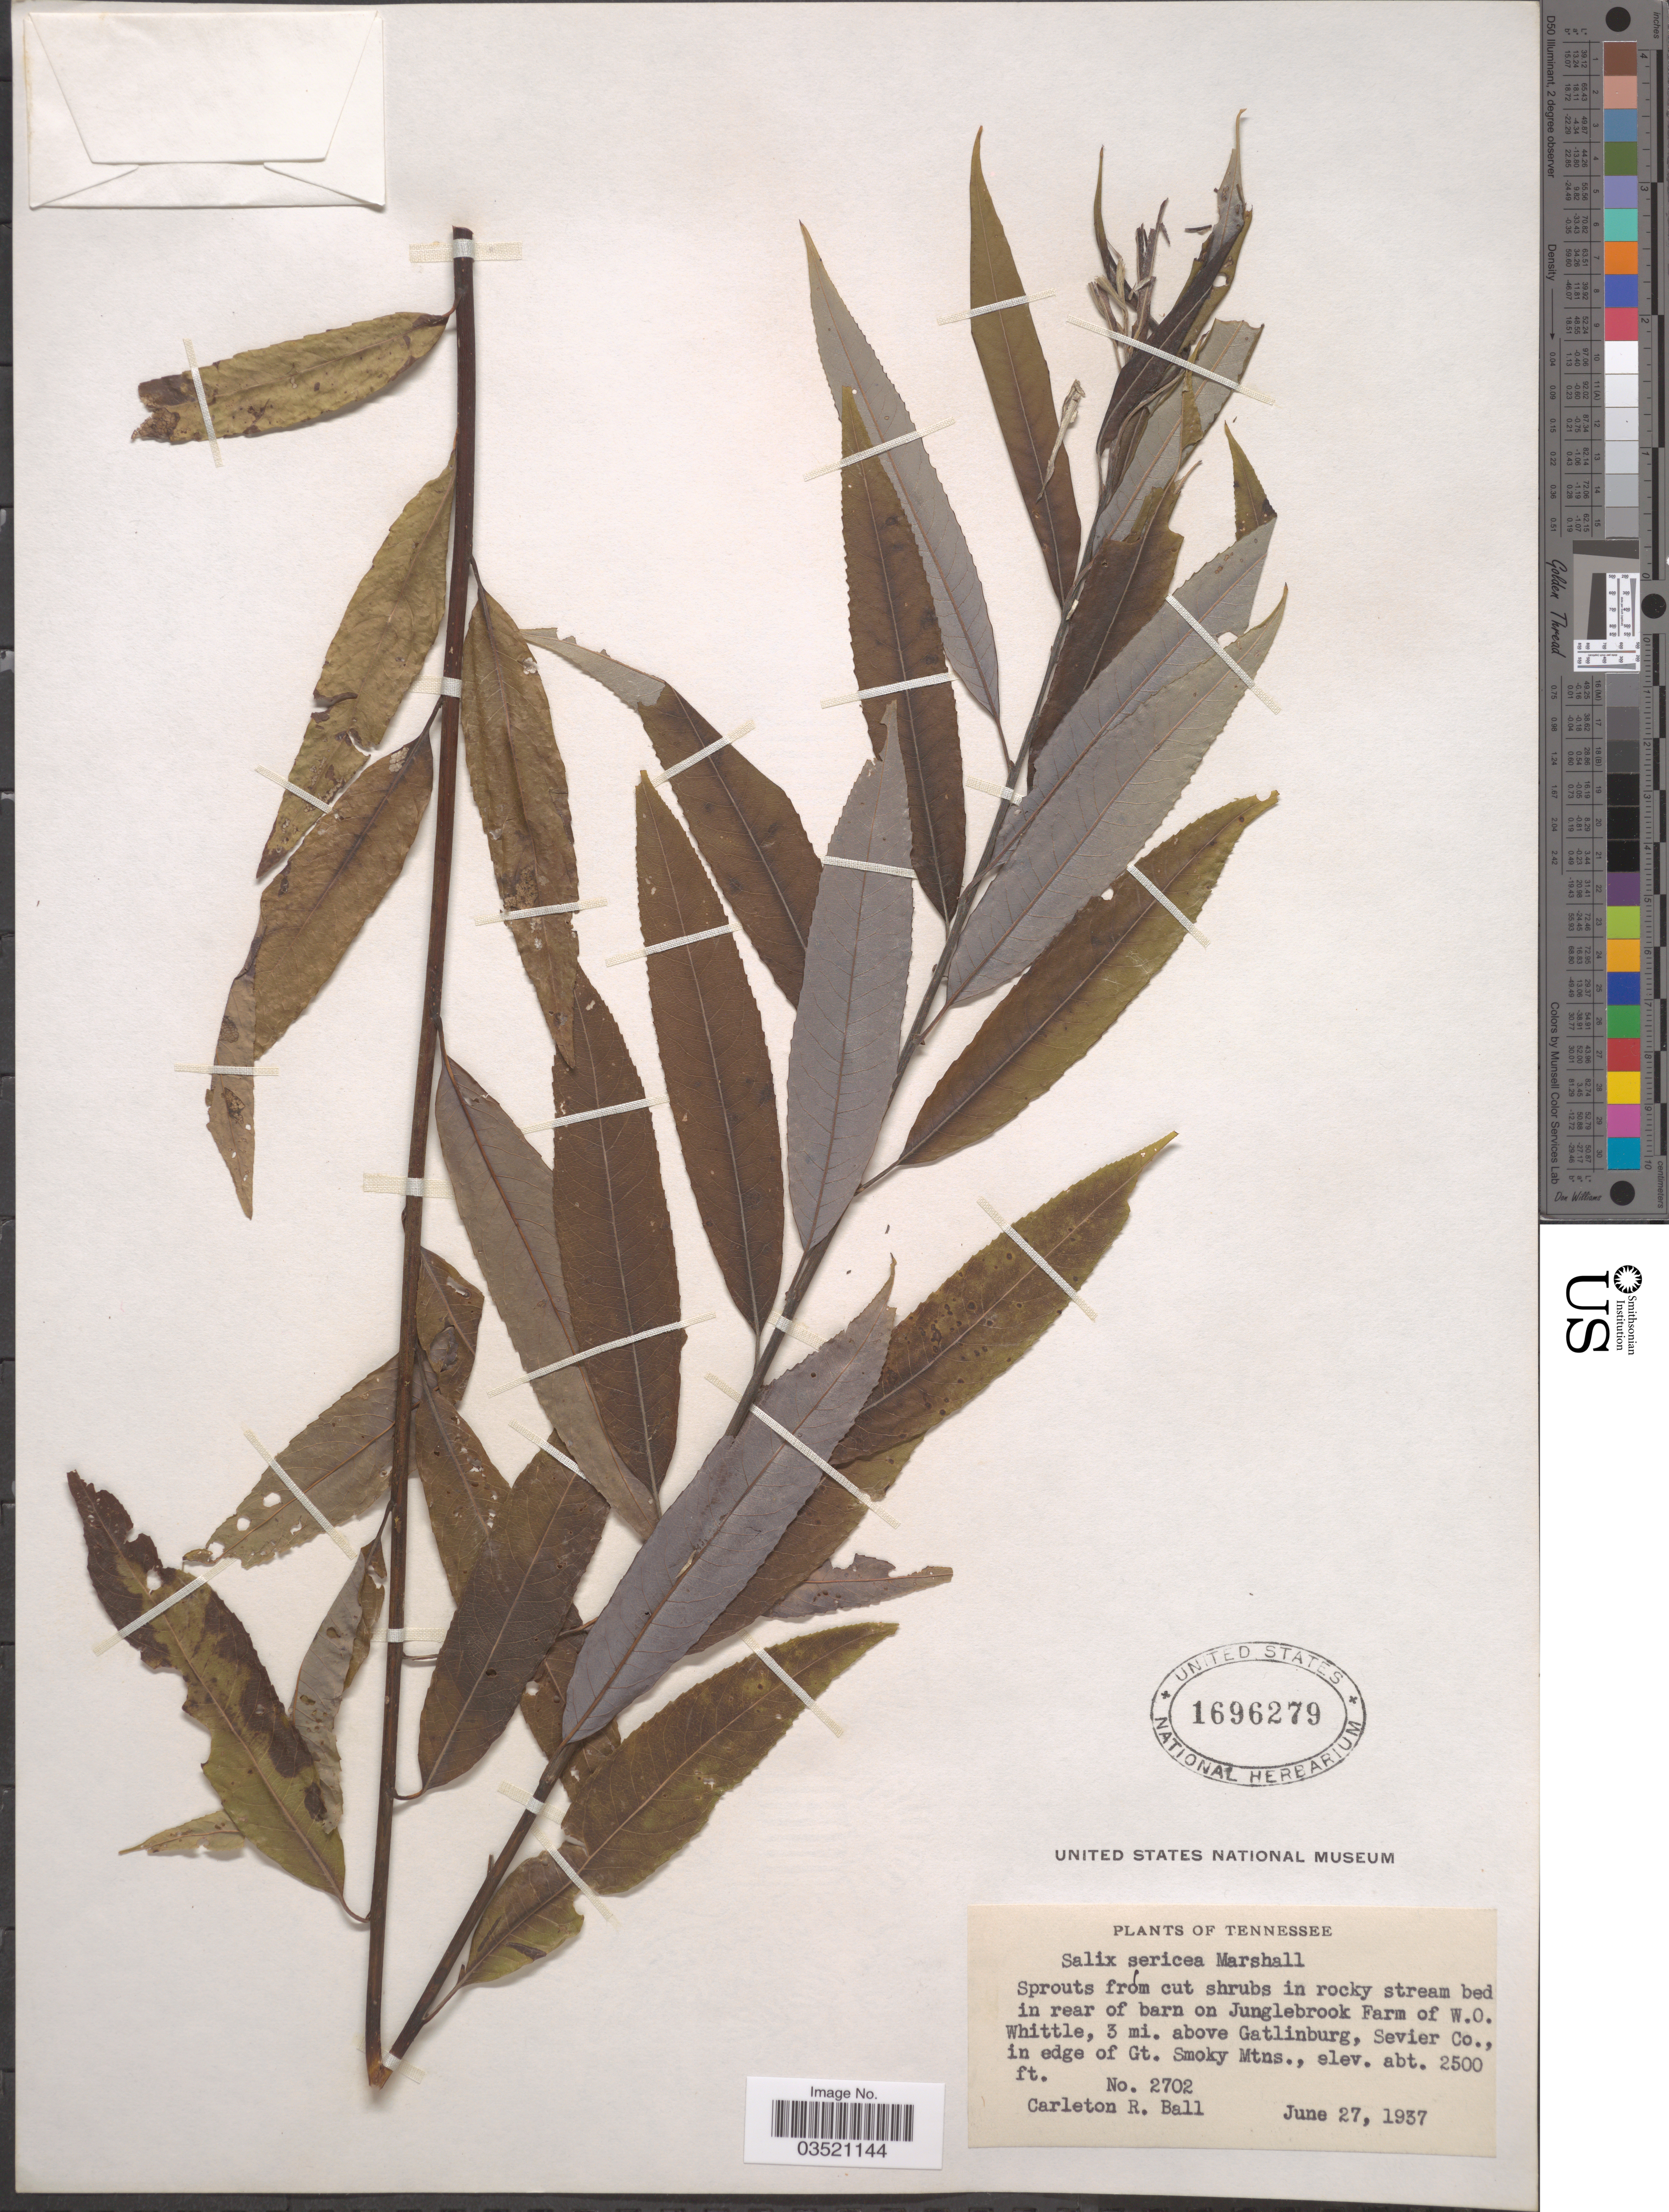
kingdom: Plantae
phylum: Tracheophyta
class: Magnoliopsida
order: Malpighiales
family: Salicaceae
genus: Salix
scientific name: Salix sericea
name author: Marshall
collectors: C. R. Ball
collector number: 2702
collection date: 1937-06-27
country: United States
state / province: Tennessee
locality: Sprouts from cut shrubs in rocky stream bed in rear of barn on Junglebrook Farm of W. O. Whittle, 3 mi. above Gatlinburg, Sevier Co., in edge of Gt. Smoky Mtns.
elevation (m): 762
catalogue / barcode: US 1696279